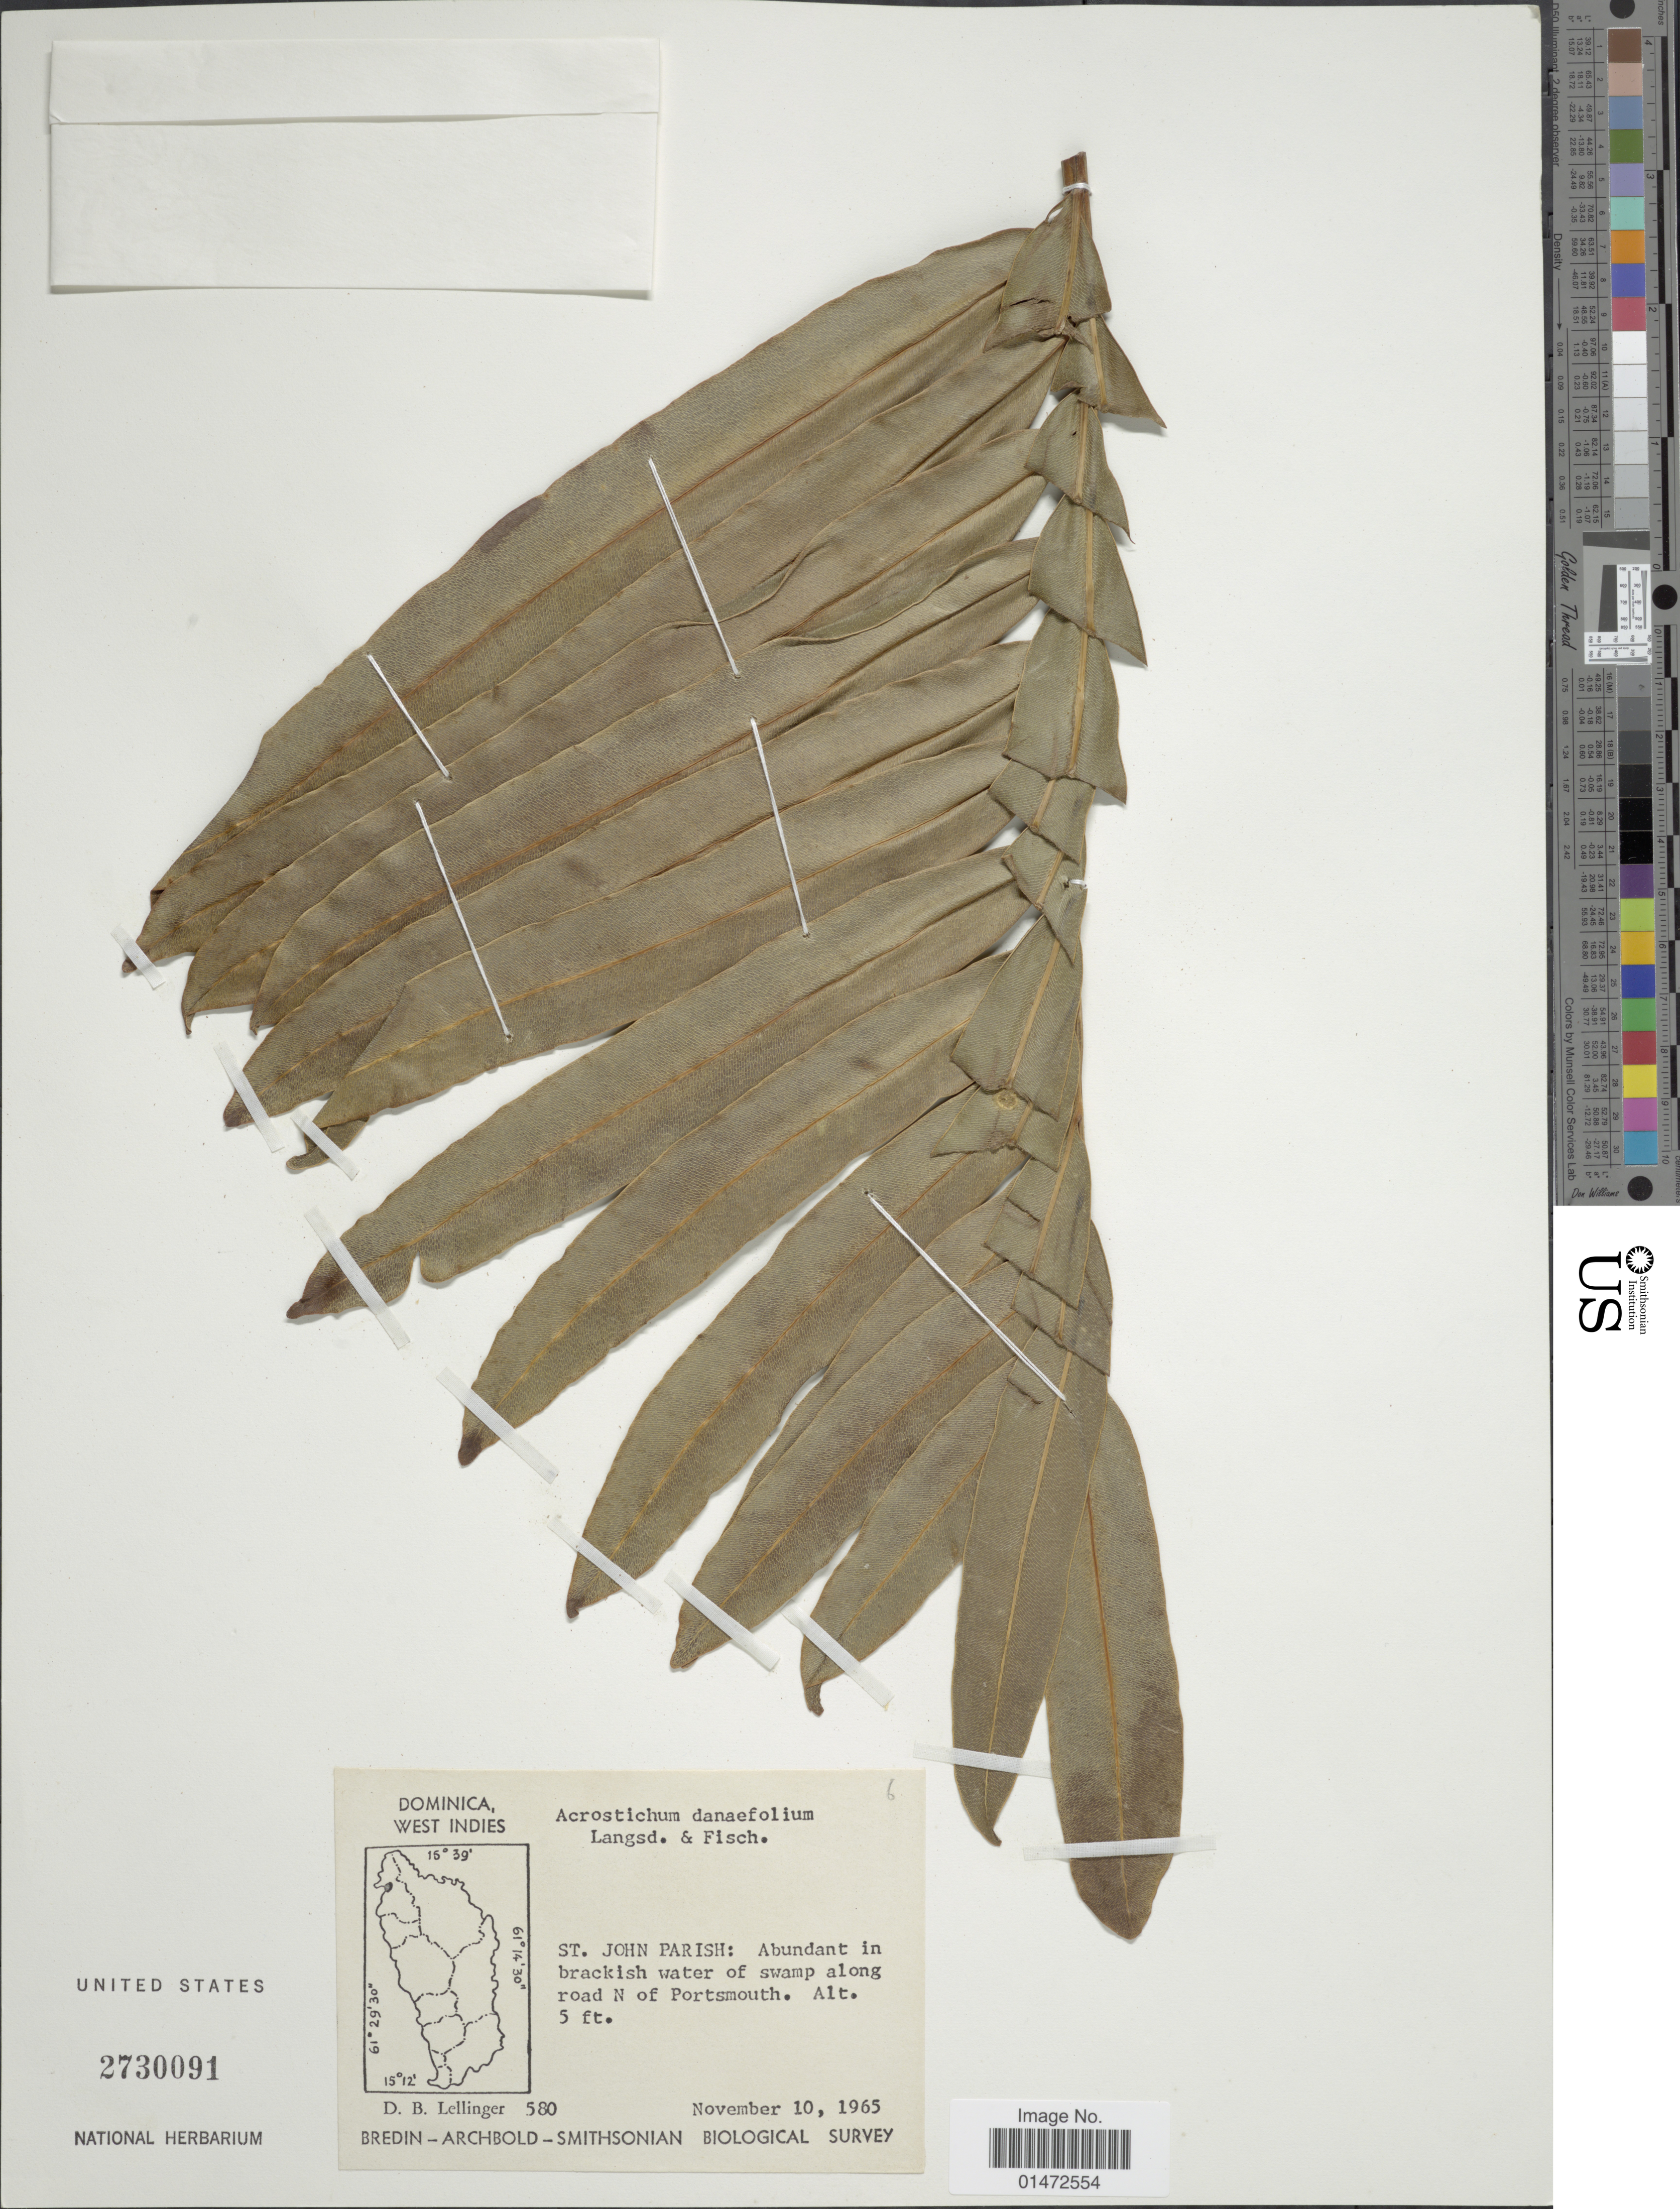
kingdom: Plantae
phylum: Tracheophyta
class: Polypodiopsida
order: Polypodiales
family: Pteridaceae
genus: Acrostichum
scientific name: Acrostichum danaeifolium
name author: Langsd. & Fisch.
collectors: D. B. Lellinger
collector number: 580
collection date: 1965-11-10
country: Dominica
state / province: St. John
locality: West Indies. St. John Parish: Abundant in brackish water of swamp along road N of Portsmouth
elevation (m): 2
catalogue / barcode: US 2730091